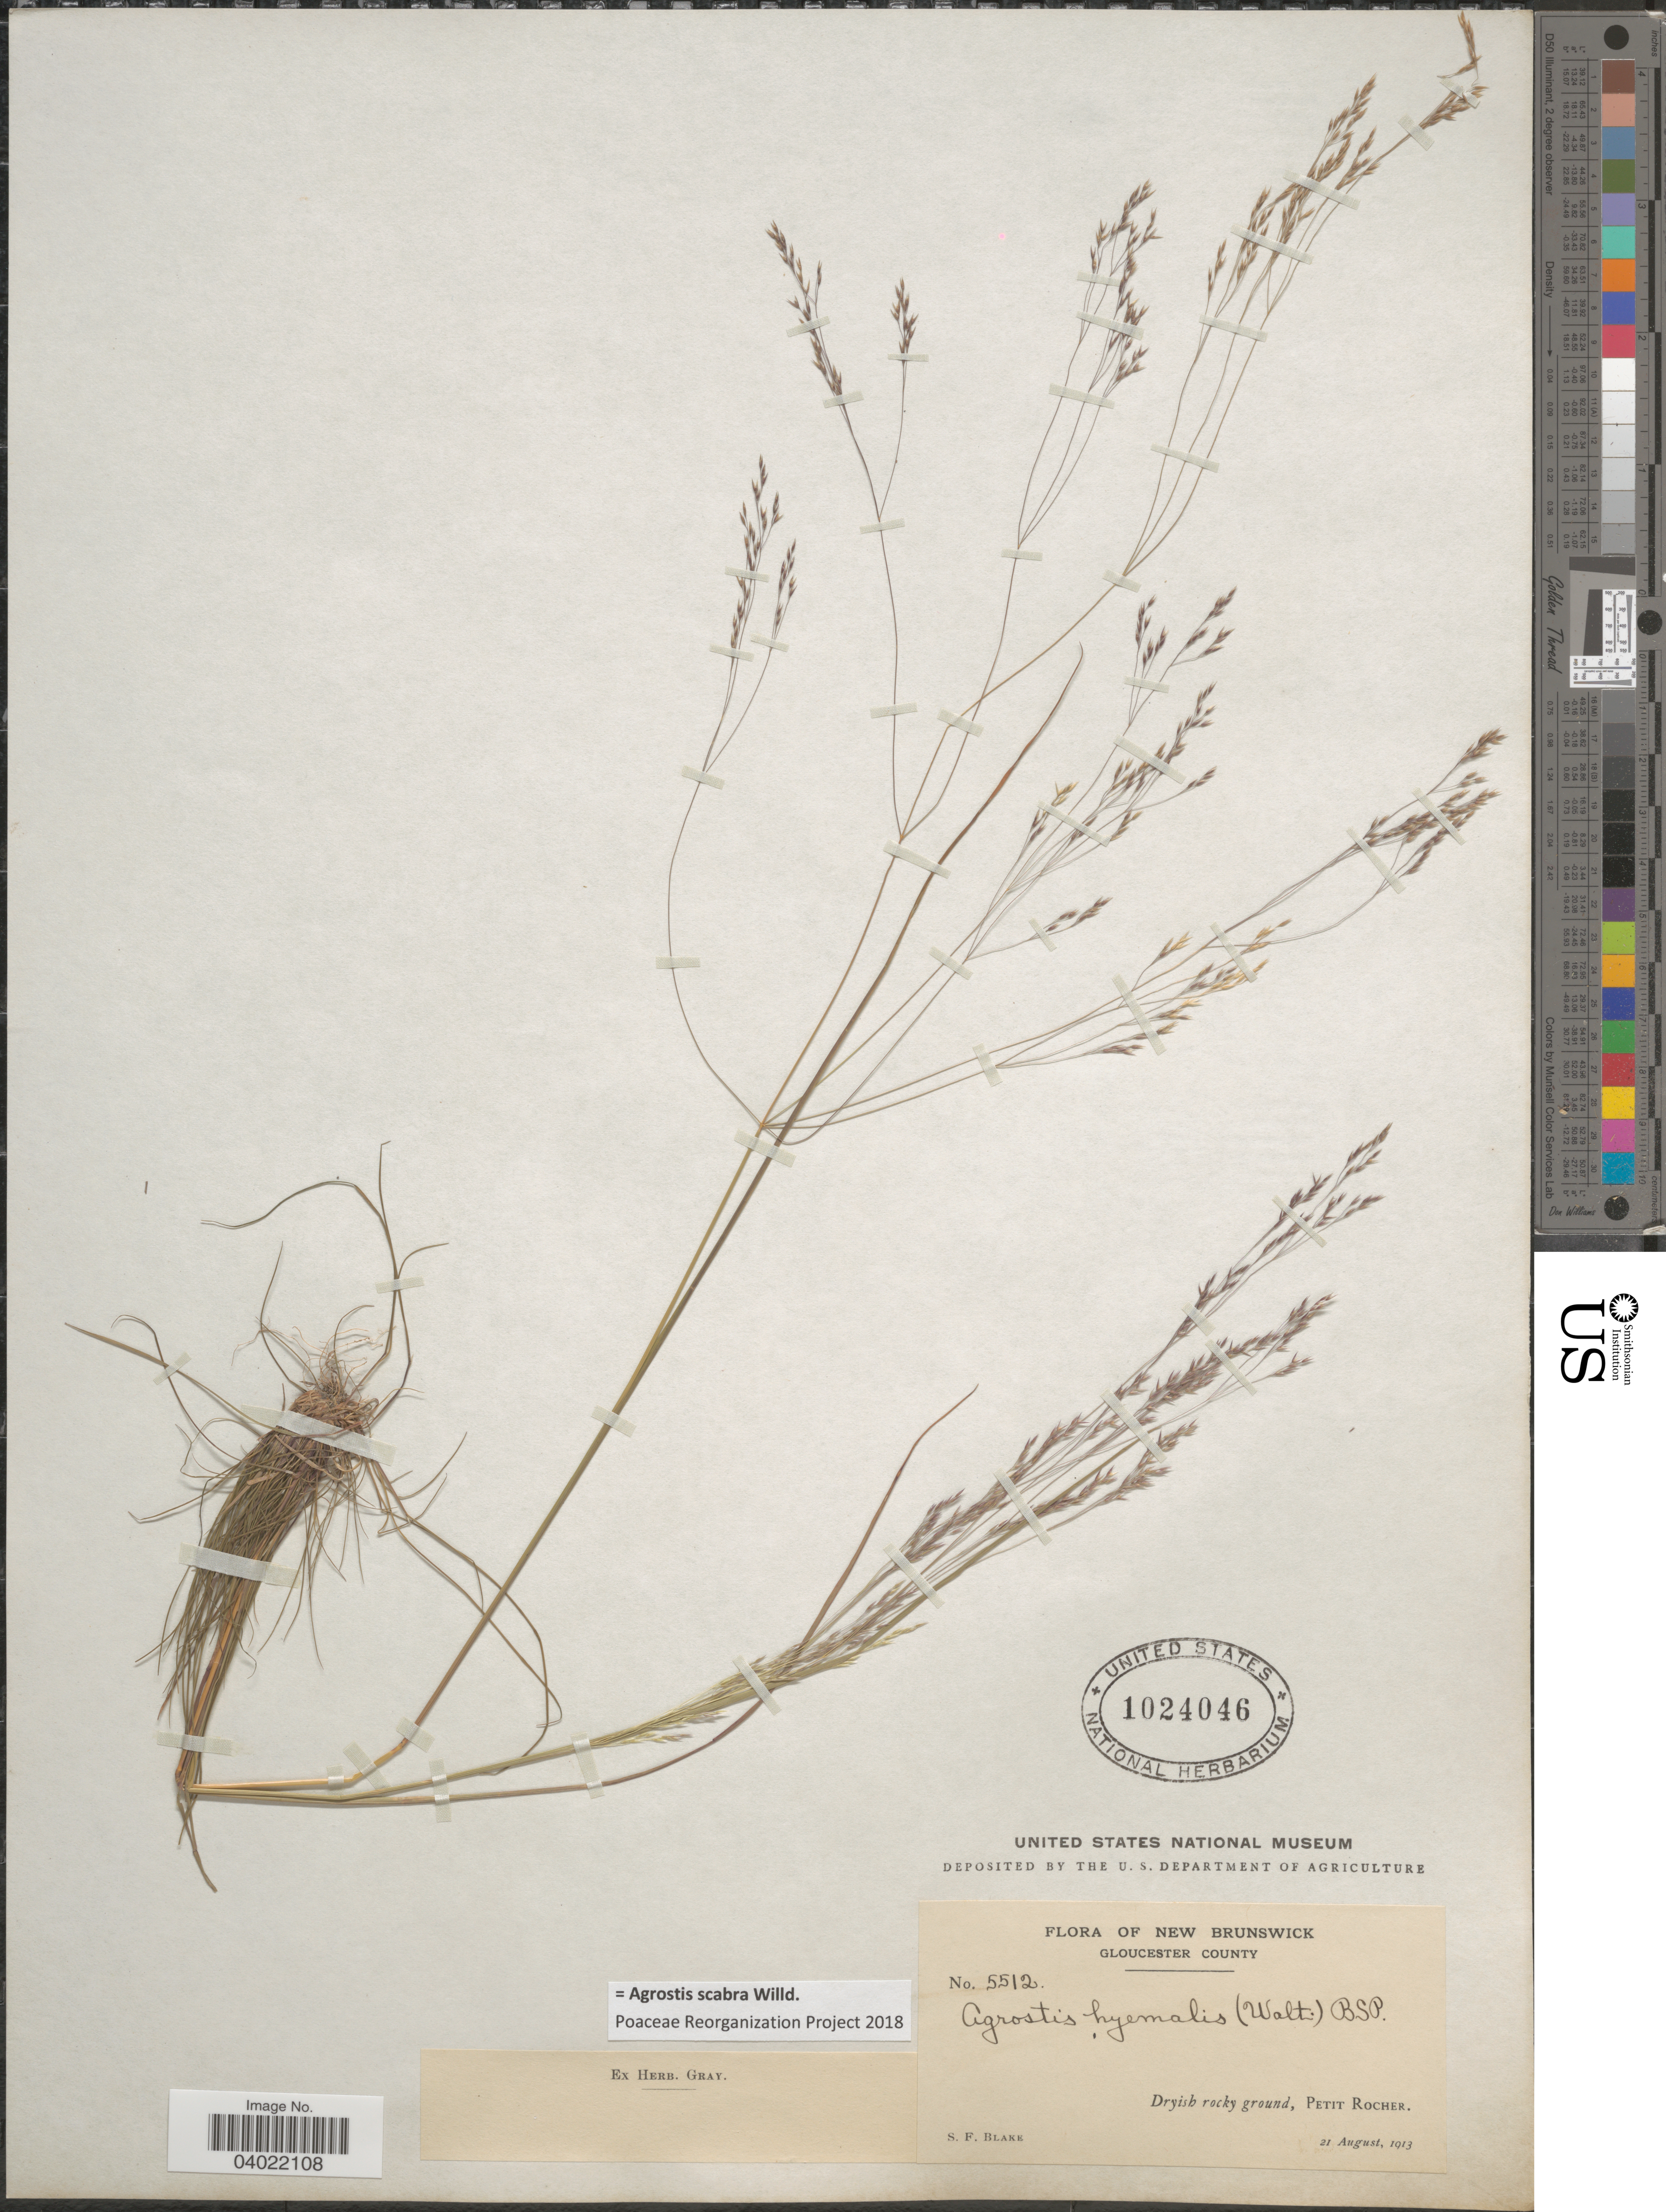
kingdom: Plantae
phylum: Tracheophyta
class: Liliopsida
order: Poales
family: Poaceae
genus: Agrostis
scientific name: Agrostis scabra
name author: Willd.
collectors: S. Blake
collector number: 5512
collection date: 1913-08-21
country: Canada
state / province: New Brunswick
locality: Gloucester County. Dryish rocky ground, Petit Rocher.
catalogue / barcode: US 1024046